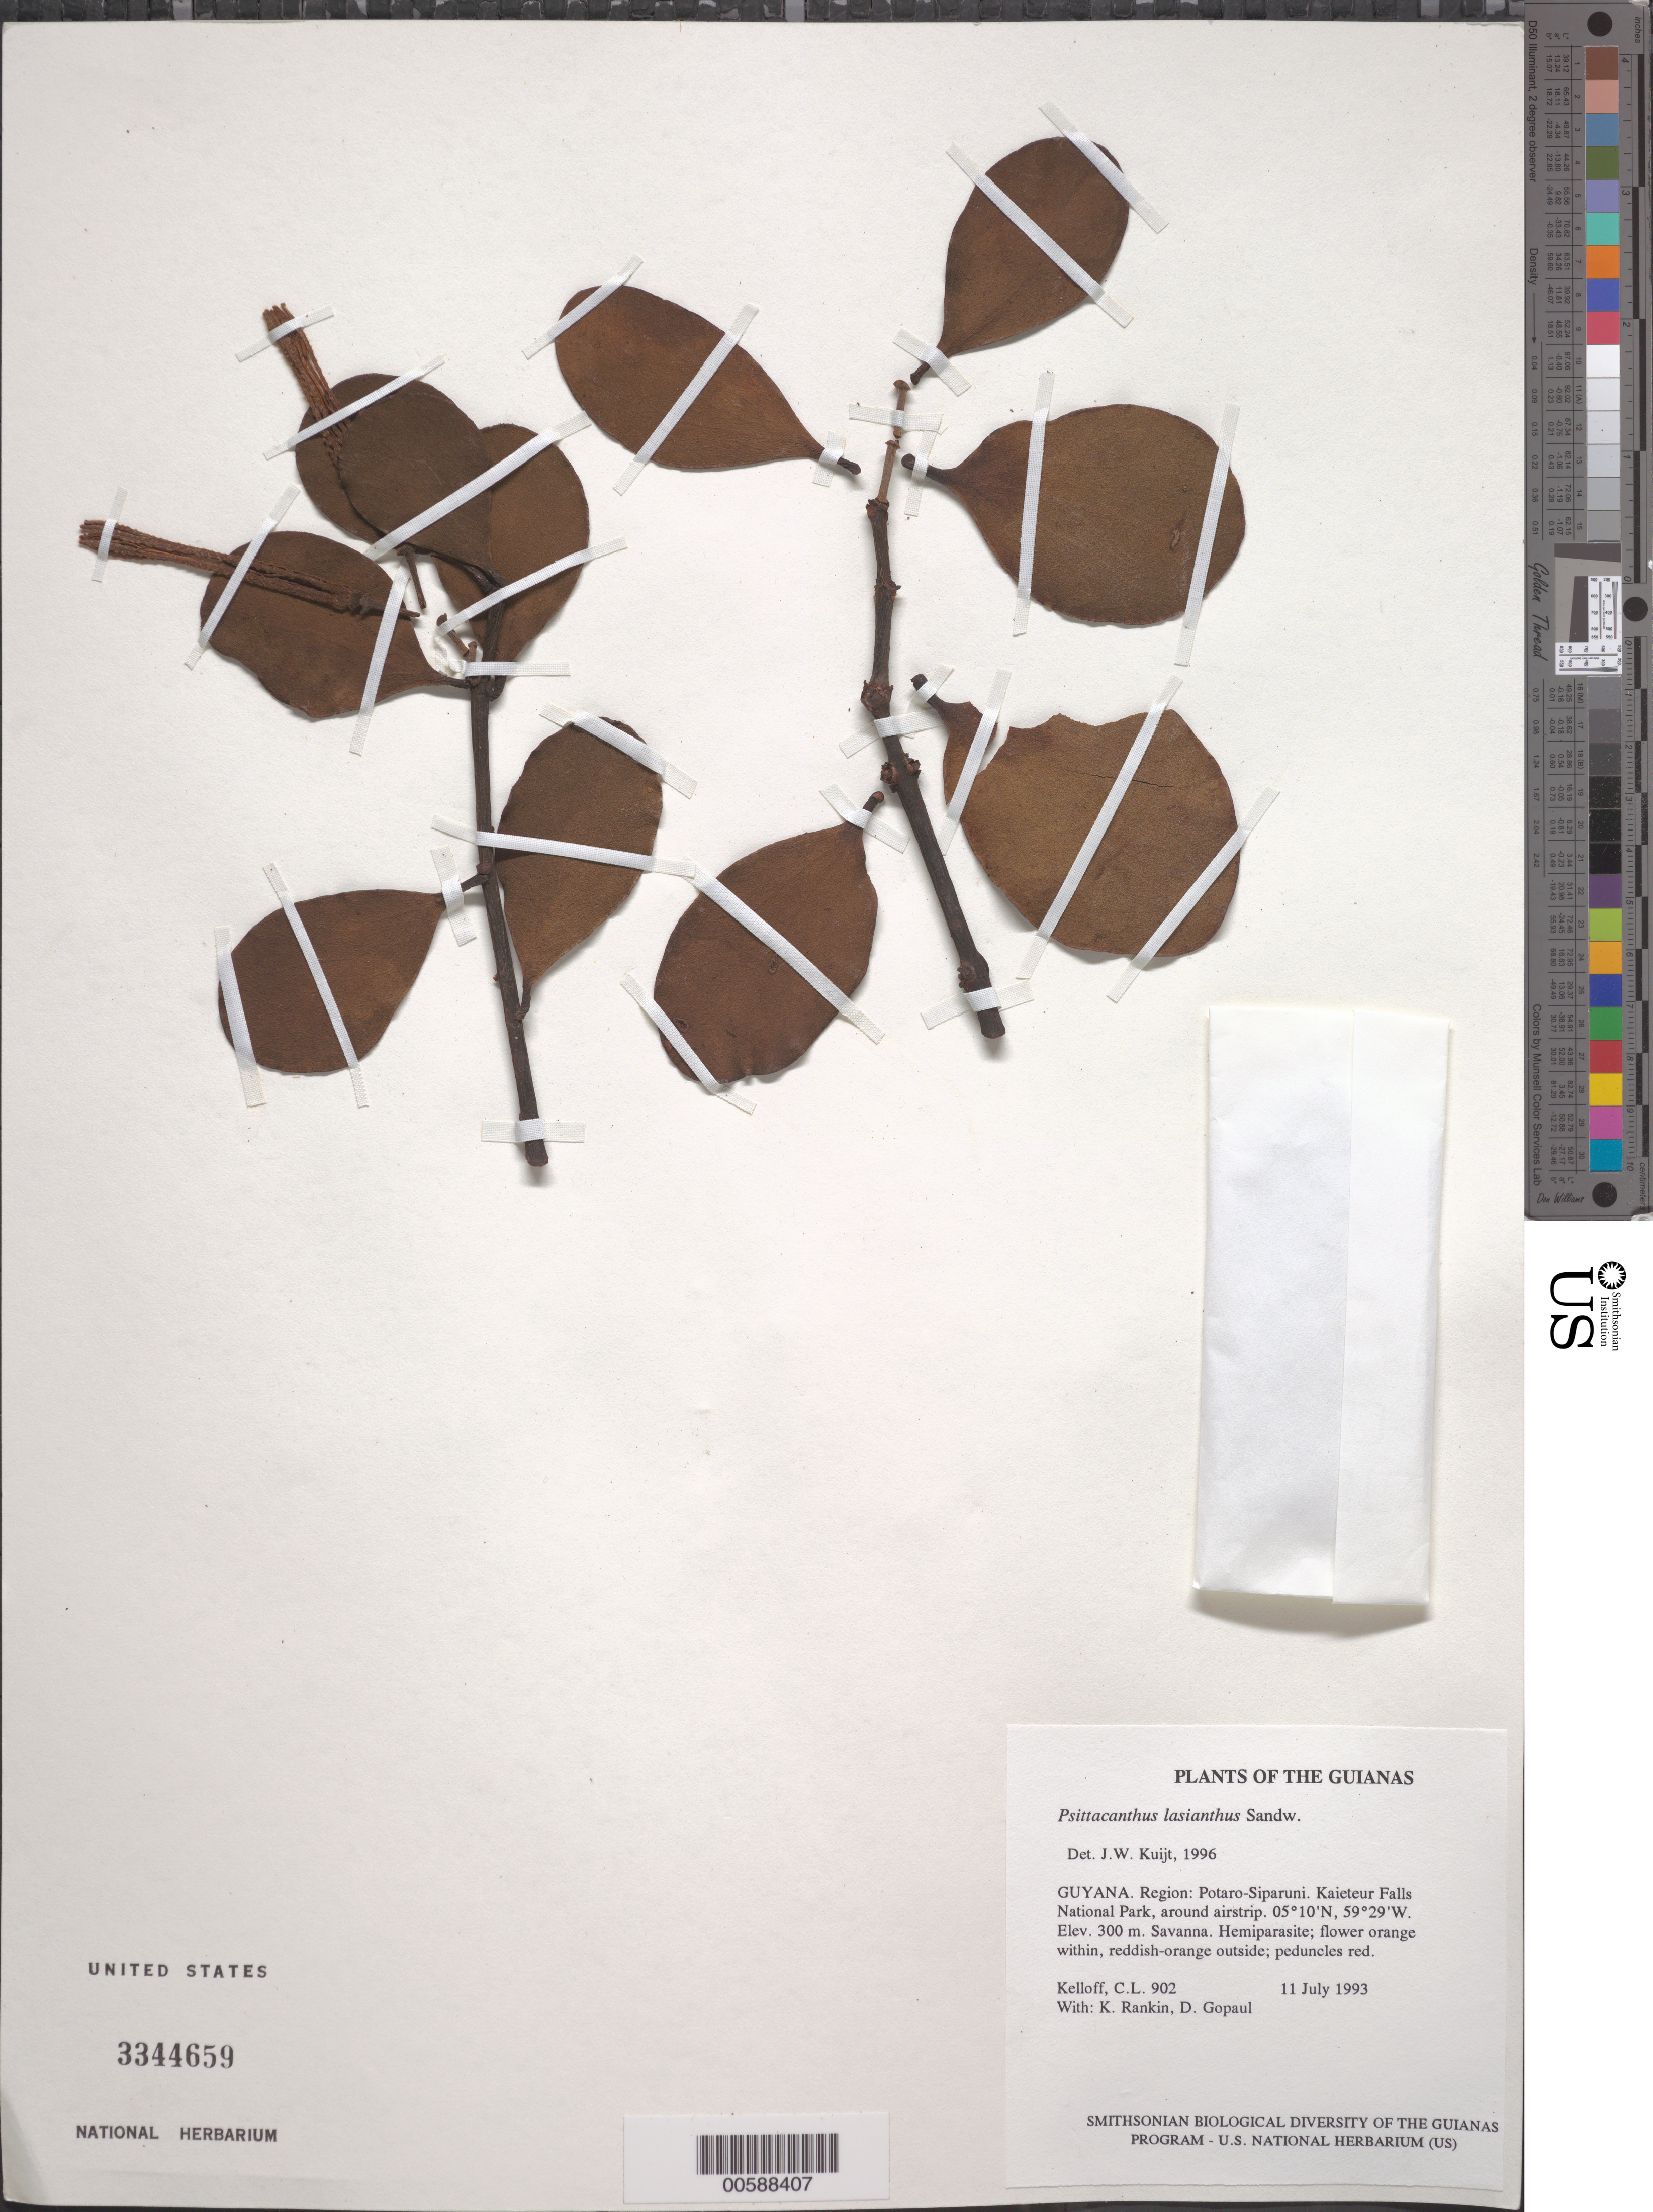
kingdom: Plantae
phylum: Tracheophyta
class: Magnoliopsida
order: Santalales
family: Loranthaceae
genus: Psittacanthus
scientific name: Psittacanthus leptanthus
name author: A.C. Sm.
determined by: Kuijt, Job, (CANADA)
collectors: C. L. Kelloff, K. Rankin & D. Gopaul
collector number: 902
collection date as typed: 11 July 1993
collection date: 1993-07-11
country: Guyana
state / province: Potaro-Siparuni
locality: Kaieteur Falls National Park, around airstrip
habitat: Savanna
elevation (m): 300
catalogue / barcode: US 3344659